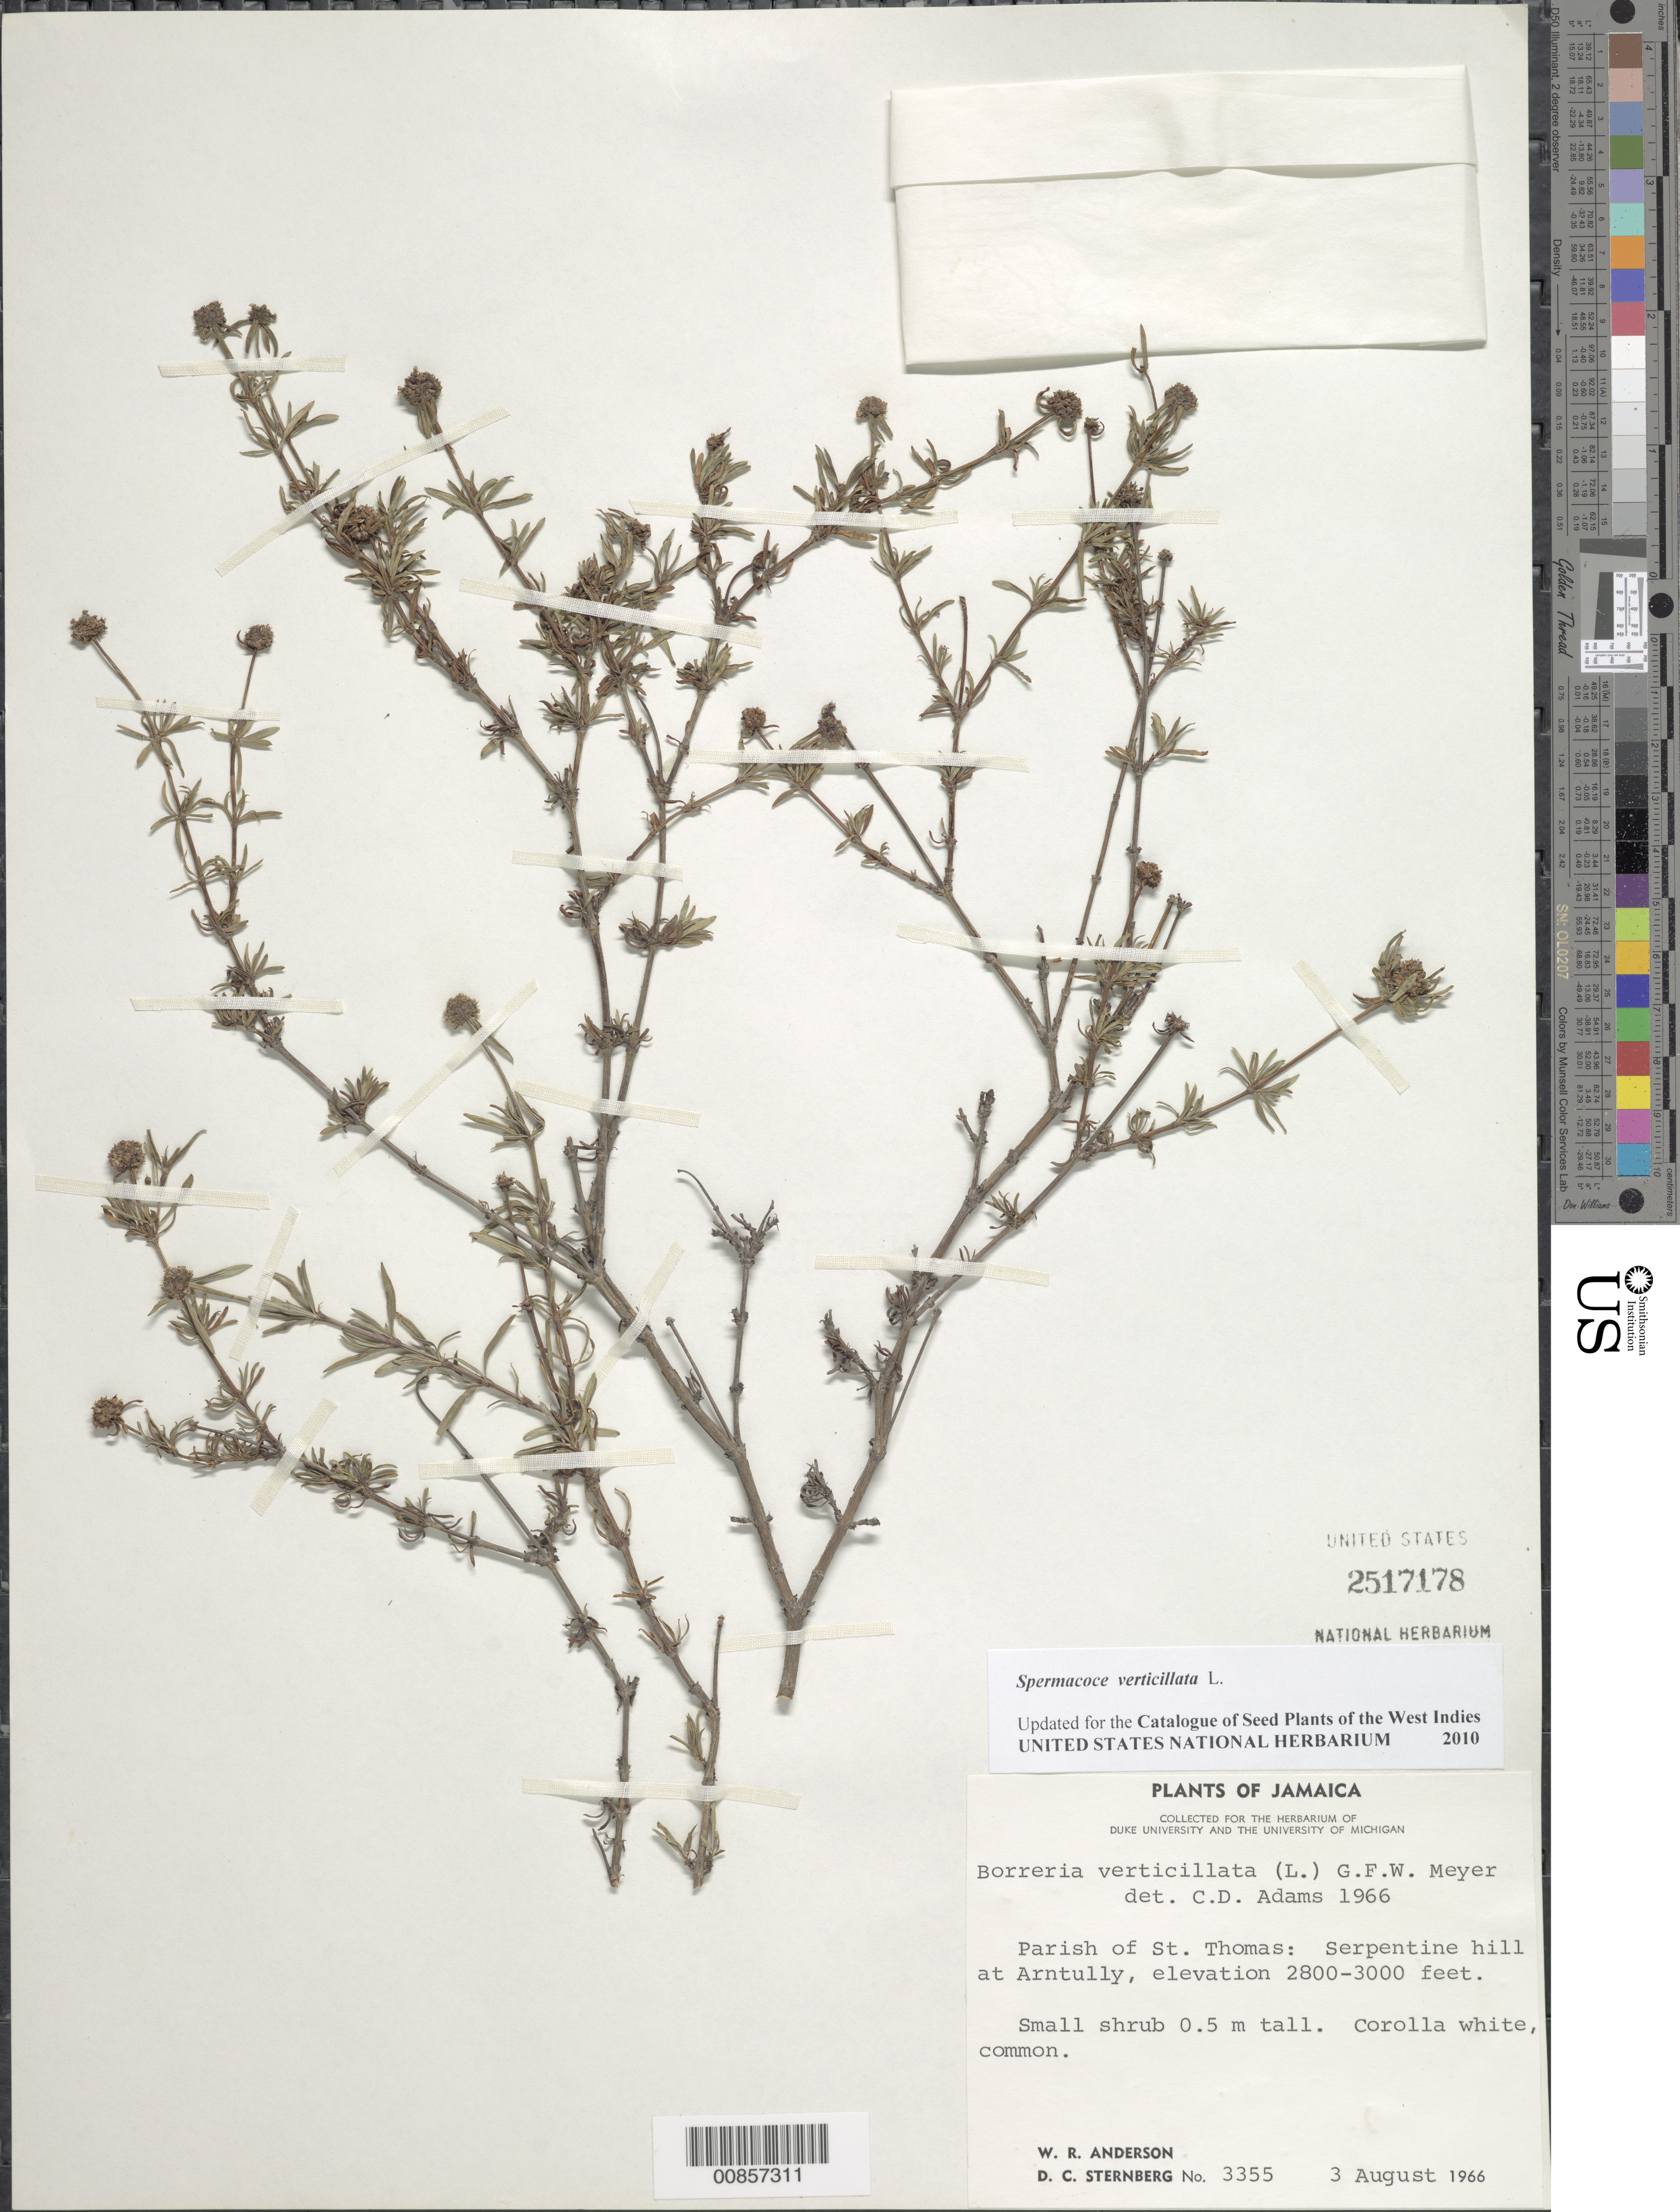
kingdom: Plantae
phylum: Tracheophyta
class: Magnoliopsida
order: Gentianales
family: Rubiaceae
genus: Spermacoce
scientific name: Spermacoce verticillata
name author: L.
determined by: Adams, C. D.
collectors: W. R. Anderson & D. Sternberg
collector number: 3355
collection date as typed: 03 Aug 1966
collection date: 1966-08-03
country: Jamaica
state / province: Saint Thomas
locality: Hill at Arntully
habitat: Serpentine hill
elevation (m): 853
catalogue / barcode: US 2517178